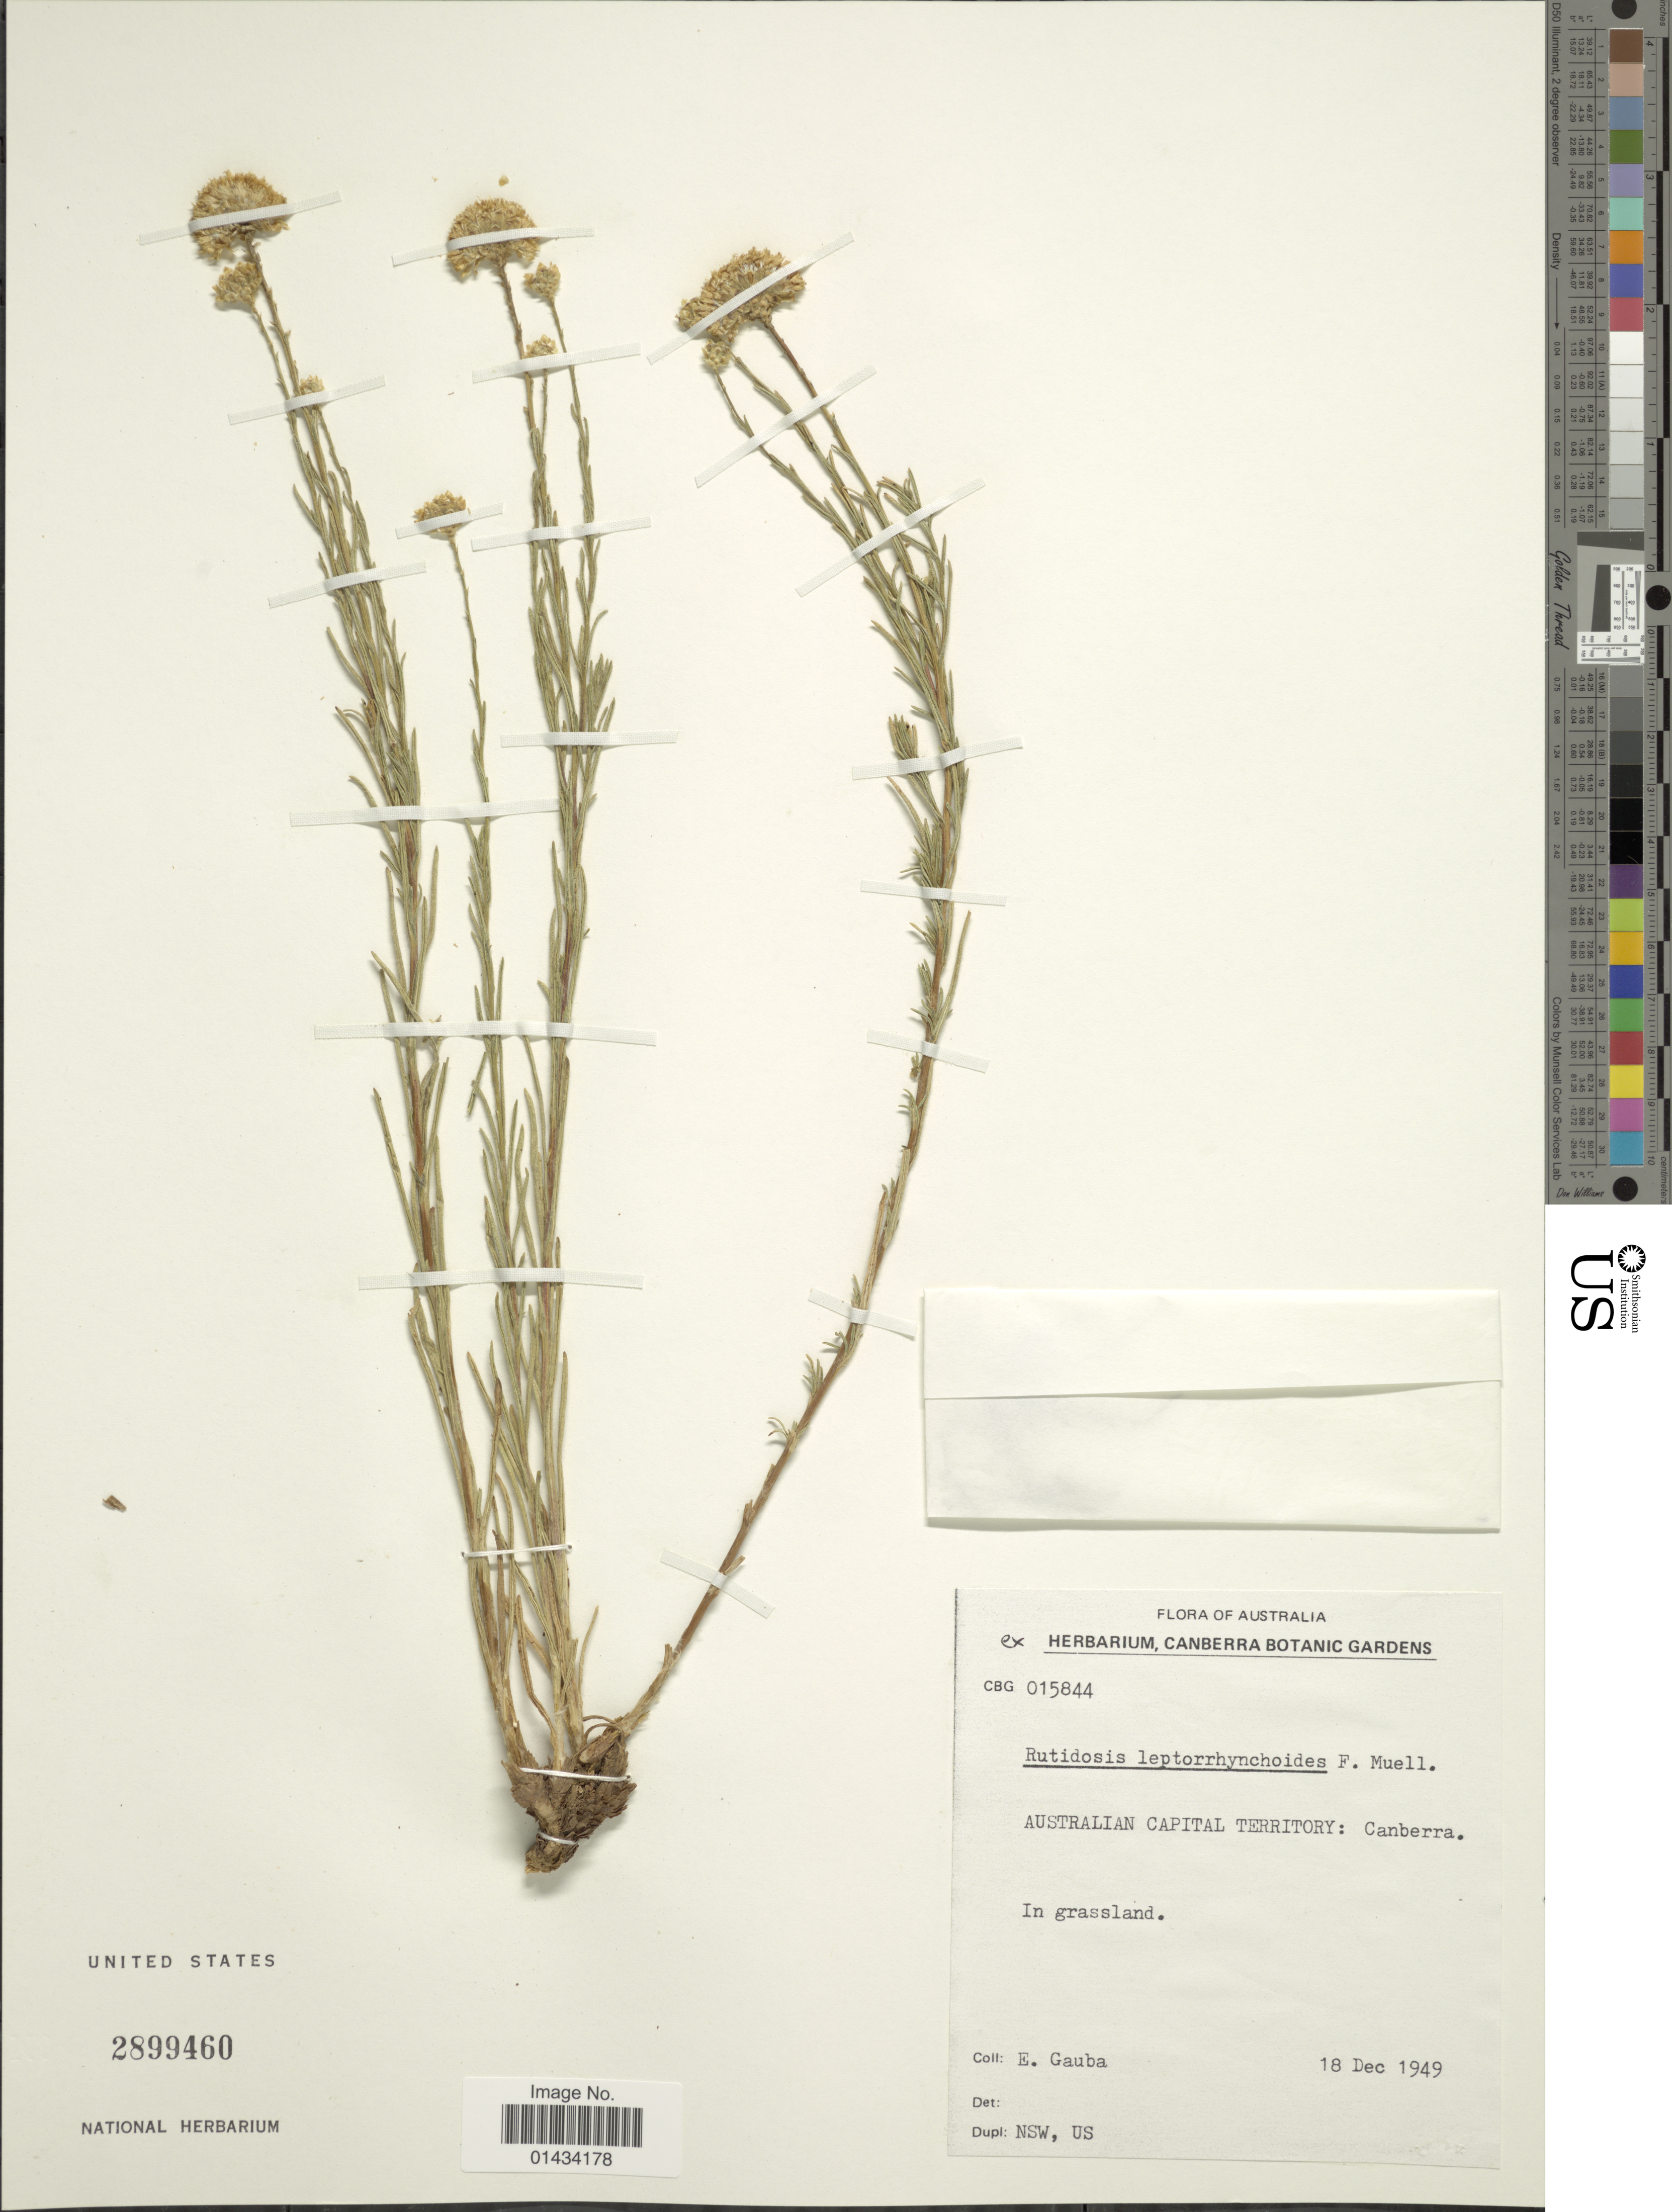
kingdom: Plantae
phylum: Tracheophyta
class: Magnoliopsida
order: Asterales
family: Asteraceae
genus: Rutidosis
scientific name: Rutidosis leptorrhynchoides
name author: F. Muell.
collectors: E. Gauba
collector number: CBG015844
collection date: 1949-12-18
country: Australia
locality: Australian Capital Territory: Canberra, in grassland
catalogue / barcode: US 2899460